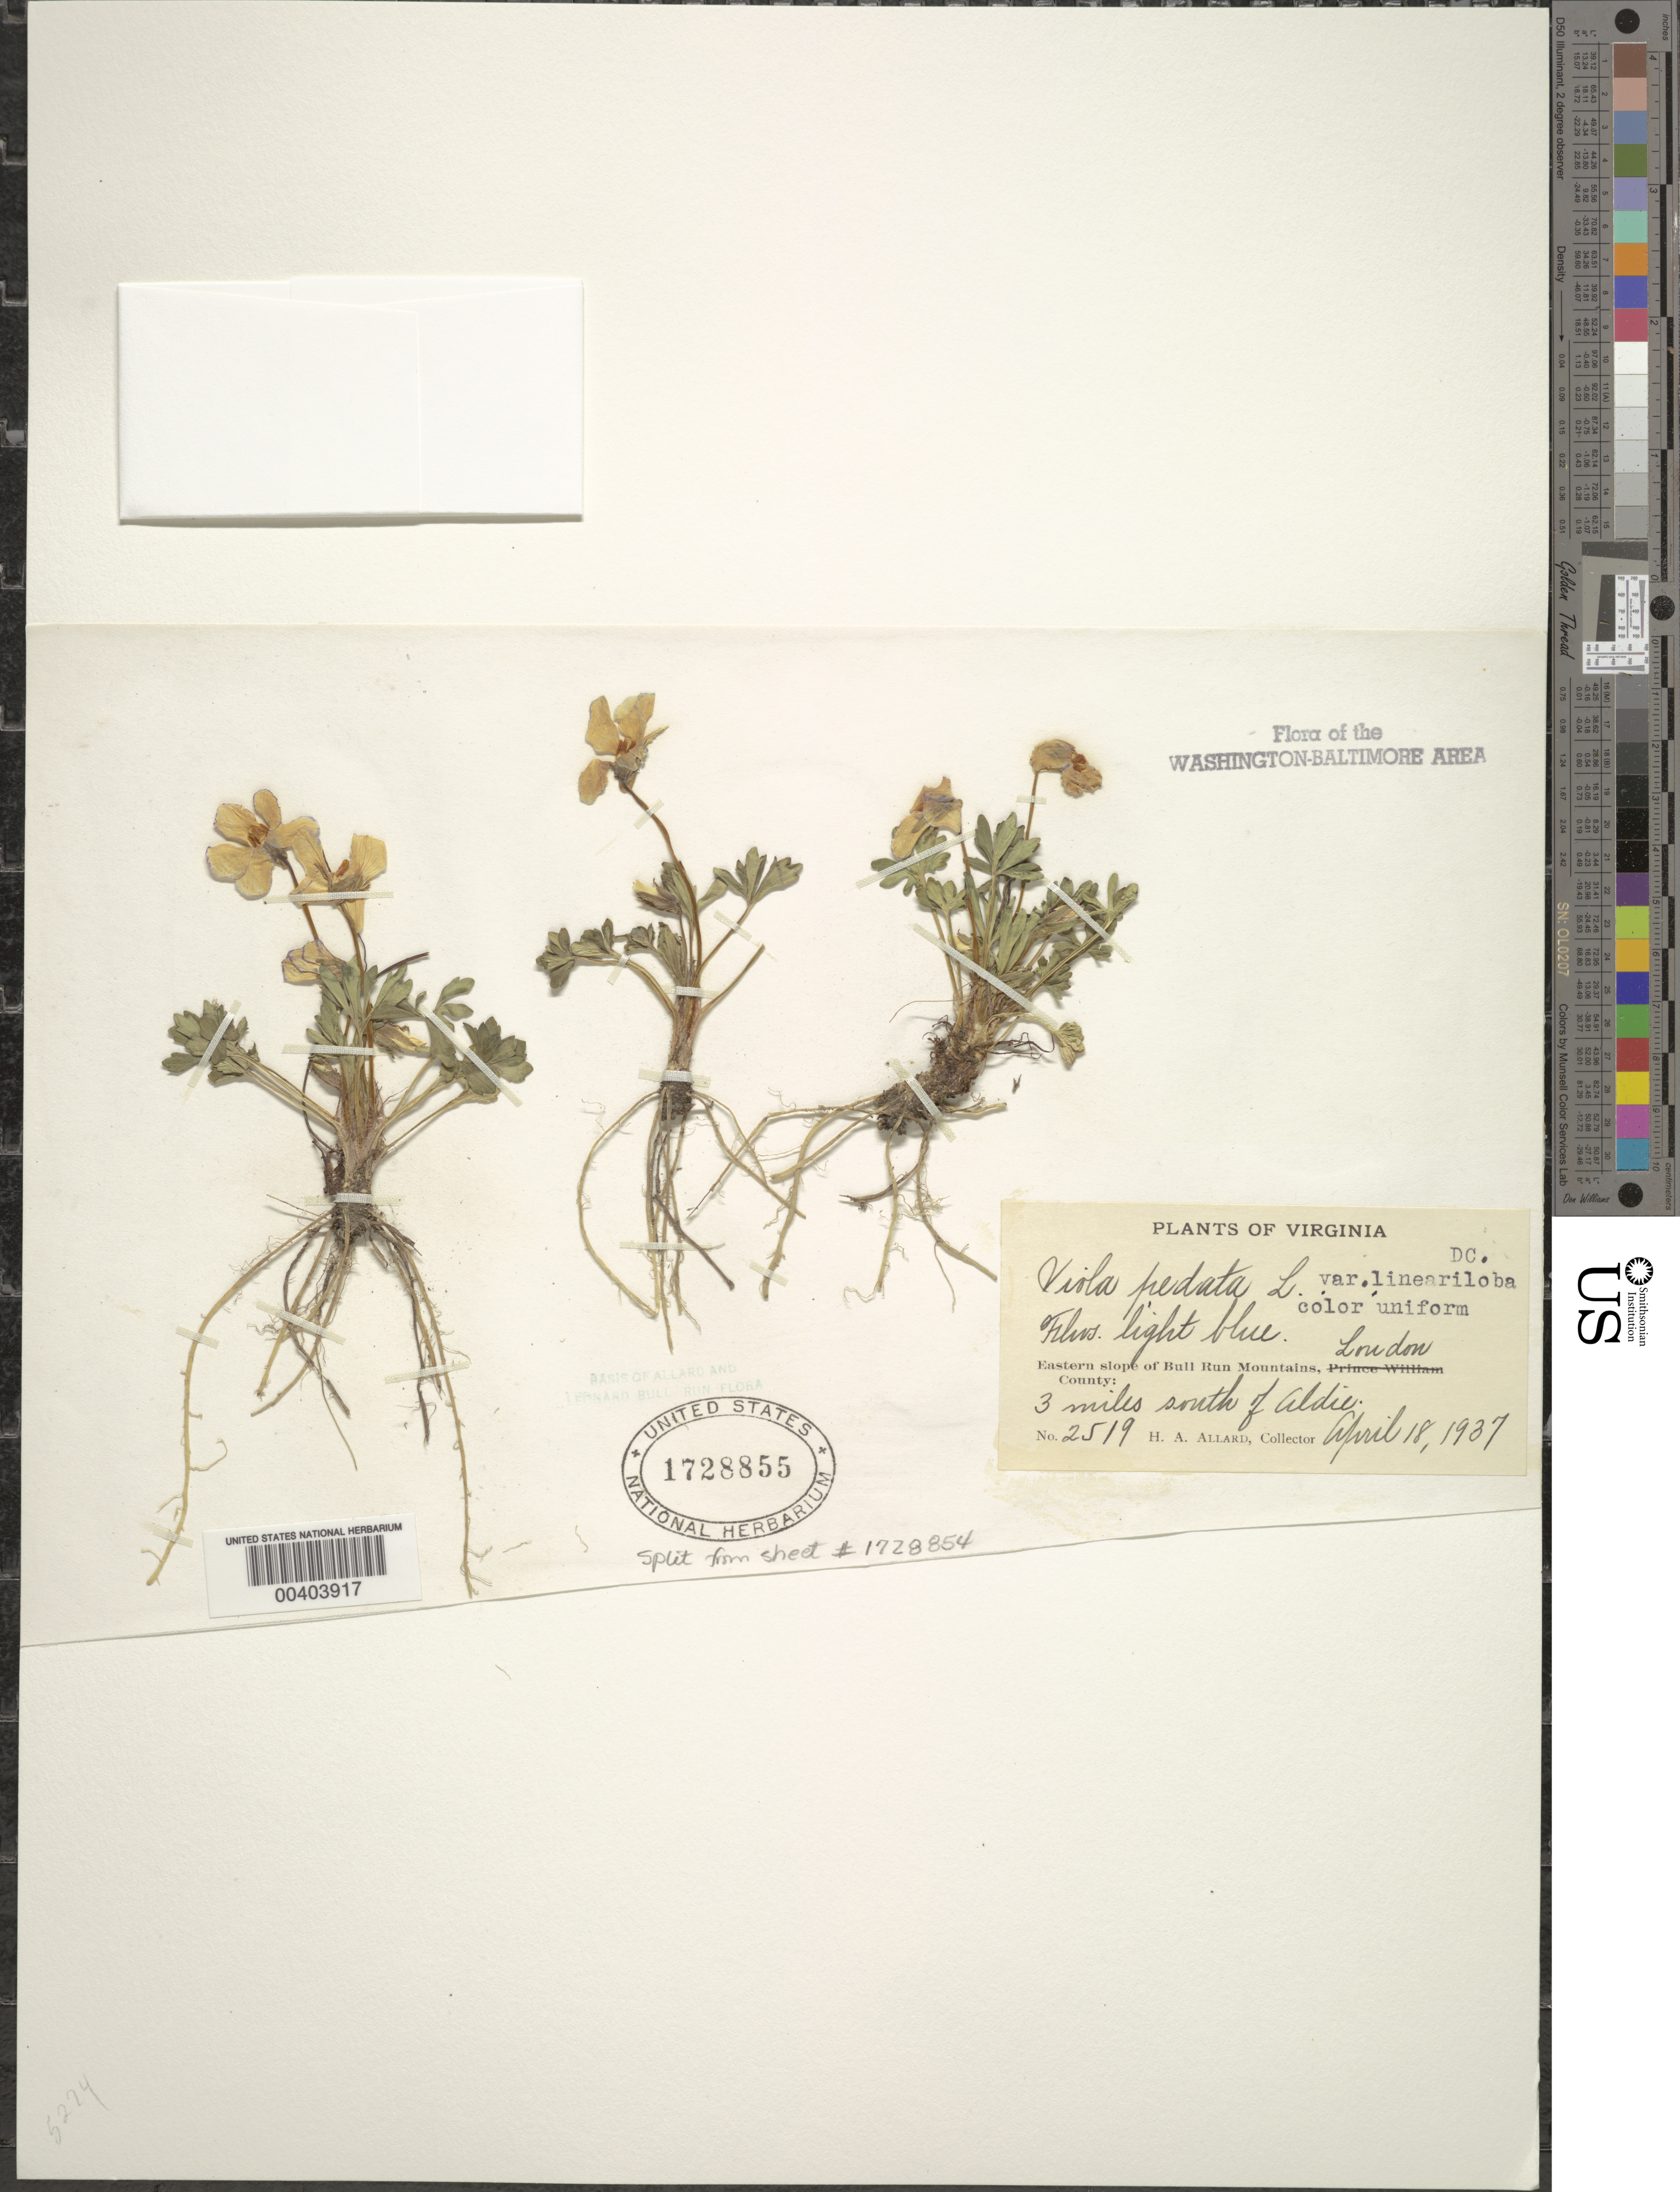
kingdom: Plantae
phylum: Tracheophyta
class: Magnoliopsida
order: Malpighiales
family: Violaceae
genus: Viola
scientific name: Viola pedata var. lineariloba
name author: Ging.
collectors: H. A. Allard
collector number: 2519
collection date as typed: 18 Apr 1937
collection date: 1937-04-18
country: United States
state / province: Virginia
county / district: Loudoun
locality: South of Aldie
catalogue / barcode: US 1728855